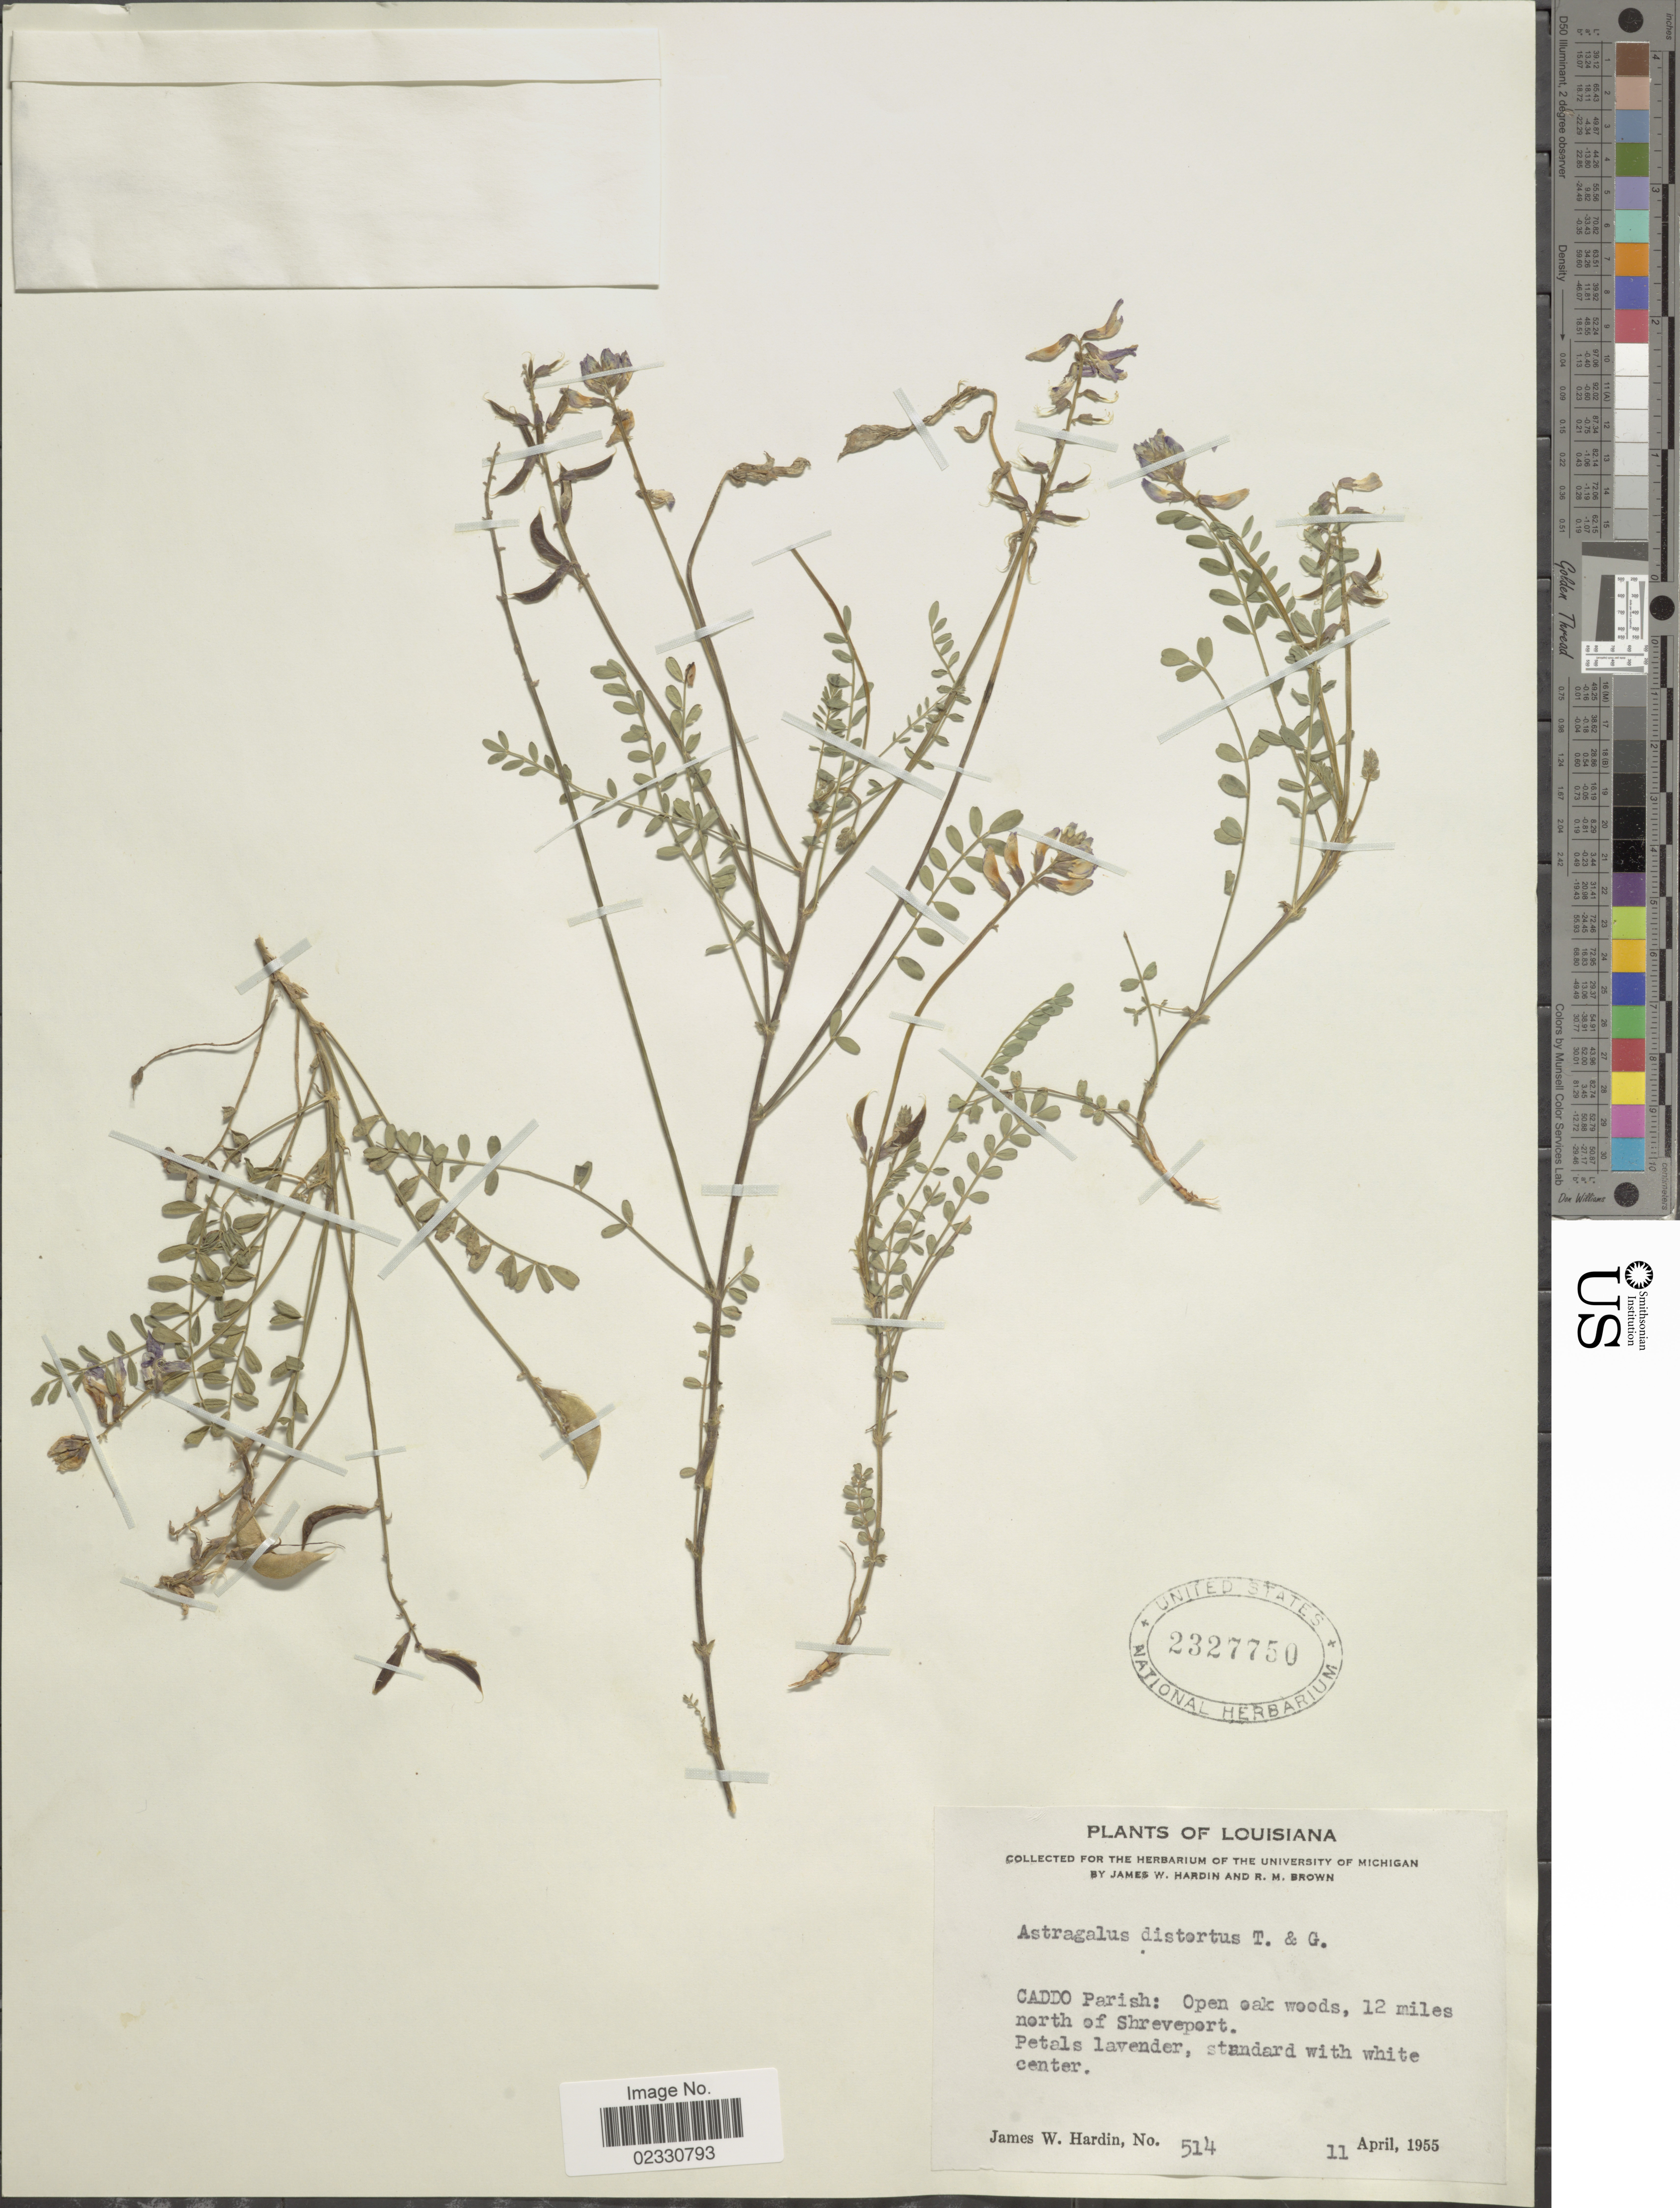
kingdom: Plantae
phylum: Tracheophyta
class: Magnoliopsida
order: Fabales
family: Fabaceae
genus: Astragalus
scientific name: Astragalus distortus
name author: Torr. & A. Gray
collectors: J. Hardin & R. M. Brown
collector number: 514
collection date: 1955-04-11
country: United States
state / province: Louisiana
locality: Caddo Parish: open oak woods, 12 miles north of Shreveport.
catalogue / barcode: US 2327750